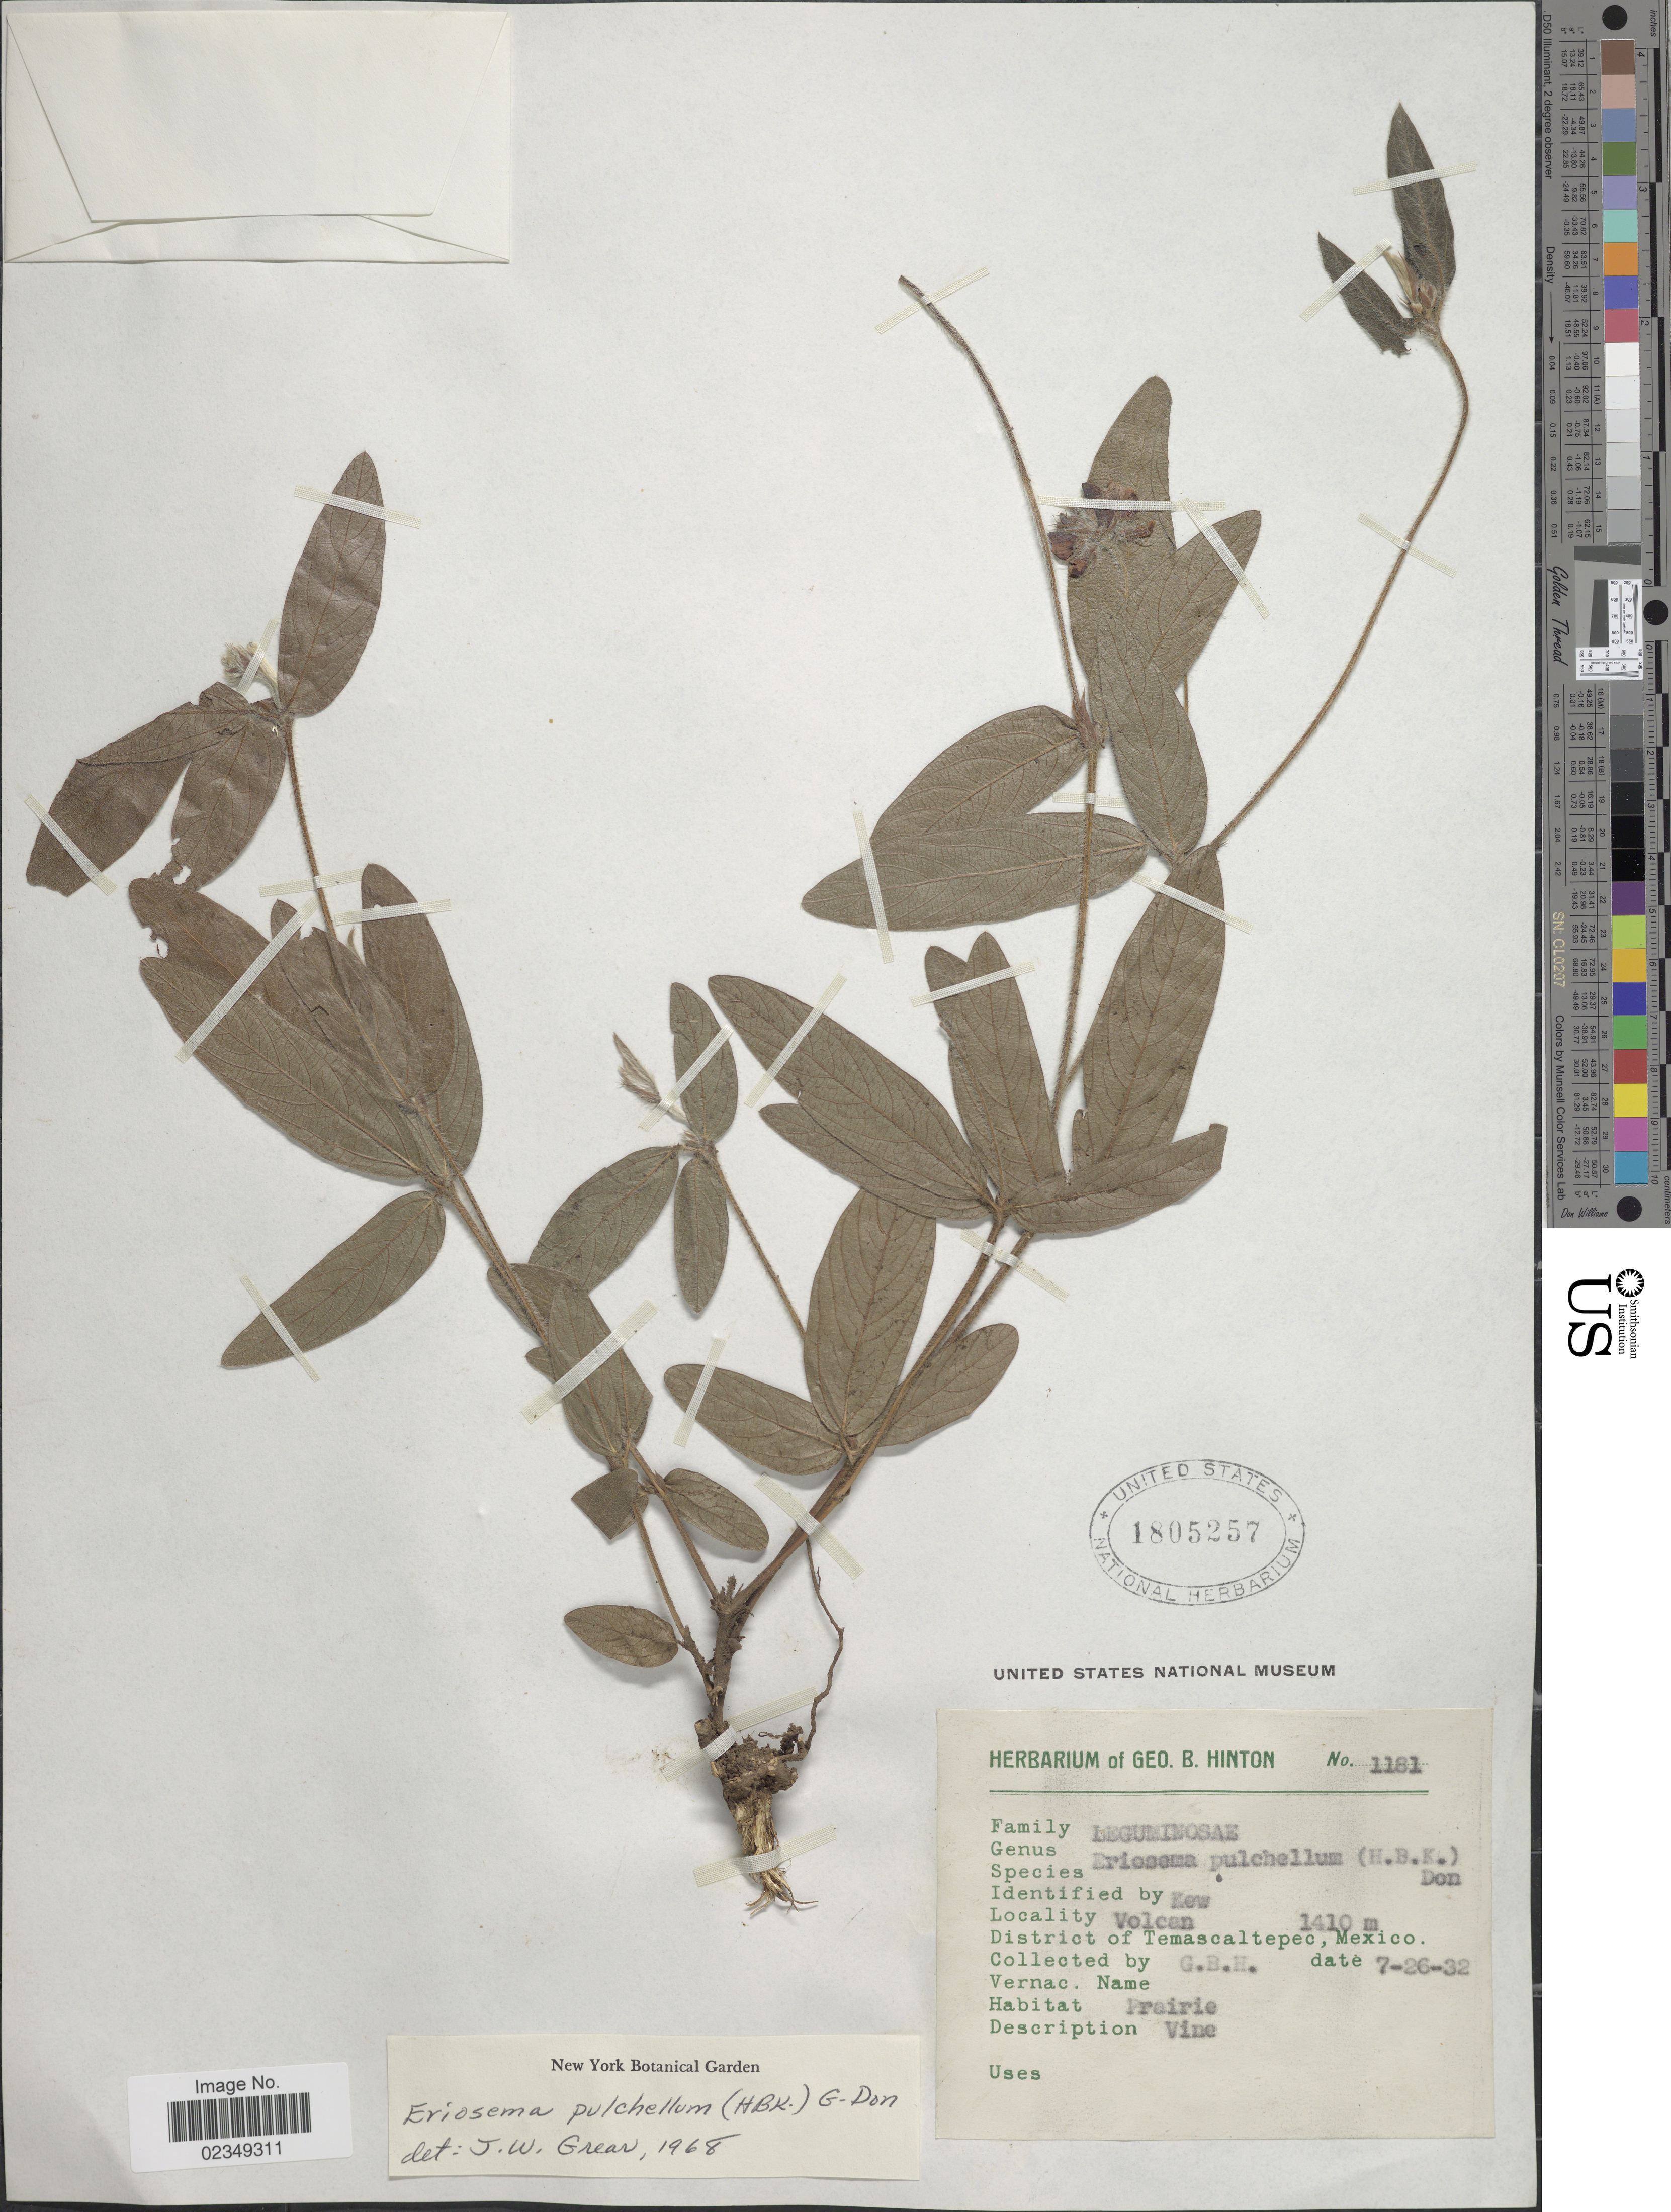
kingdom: Plantae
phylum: Tracheophyta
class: Magnoliopsida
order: Fabales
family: Fabaceae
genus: Eriosema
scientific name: Eriosema pulchellum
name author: (Kunth) G. Don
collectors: G. B. Hinton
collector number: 1181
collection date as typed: Transcribed d/m/y: 26/7/32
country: Mexico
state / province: México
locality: Volcan, District of Temascaltepec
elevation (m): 1410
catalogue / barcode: US 1805257